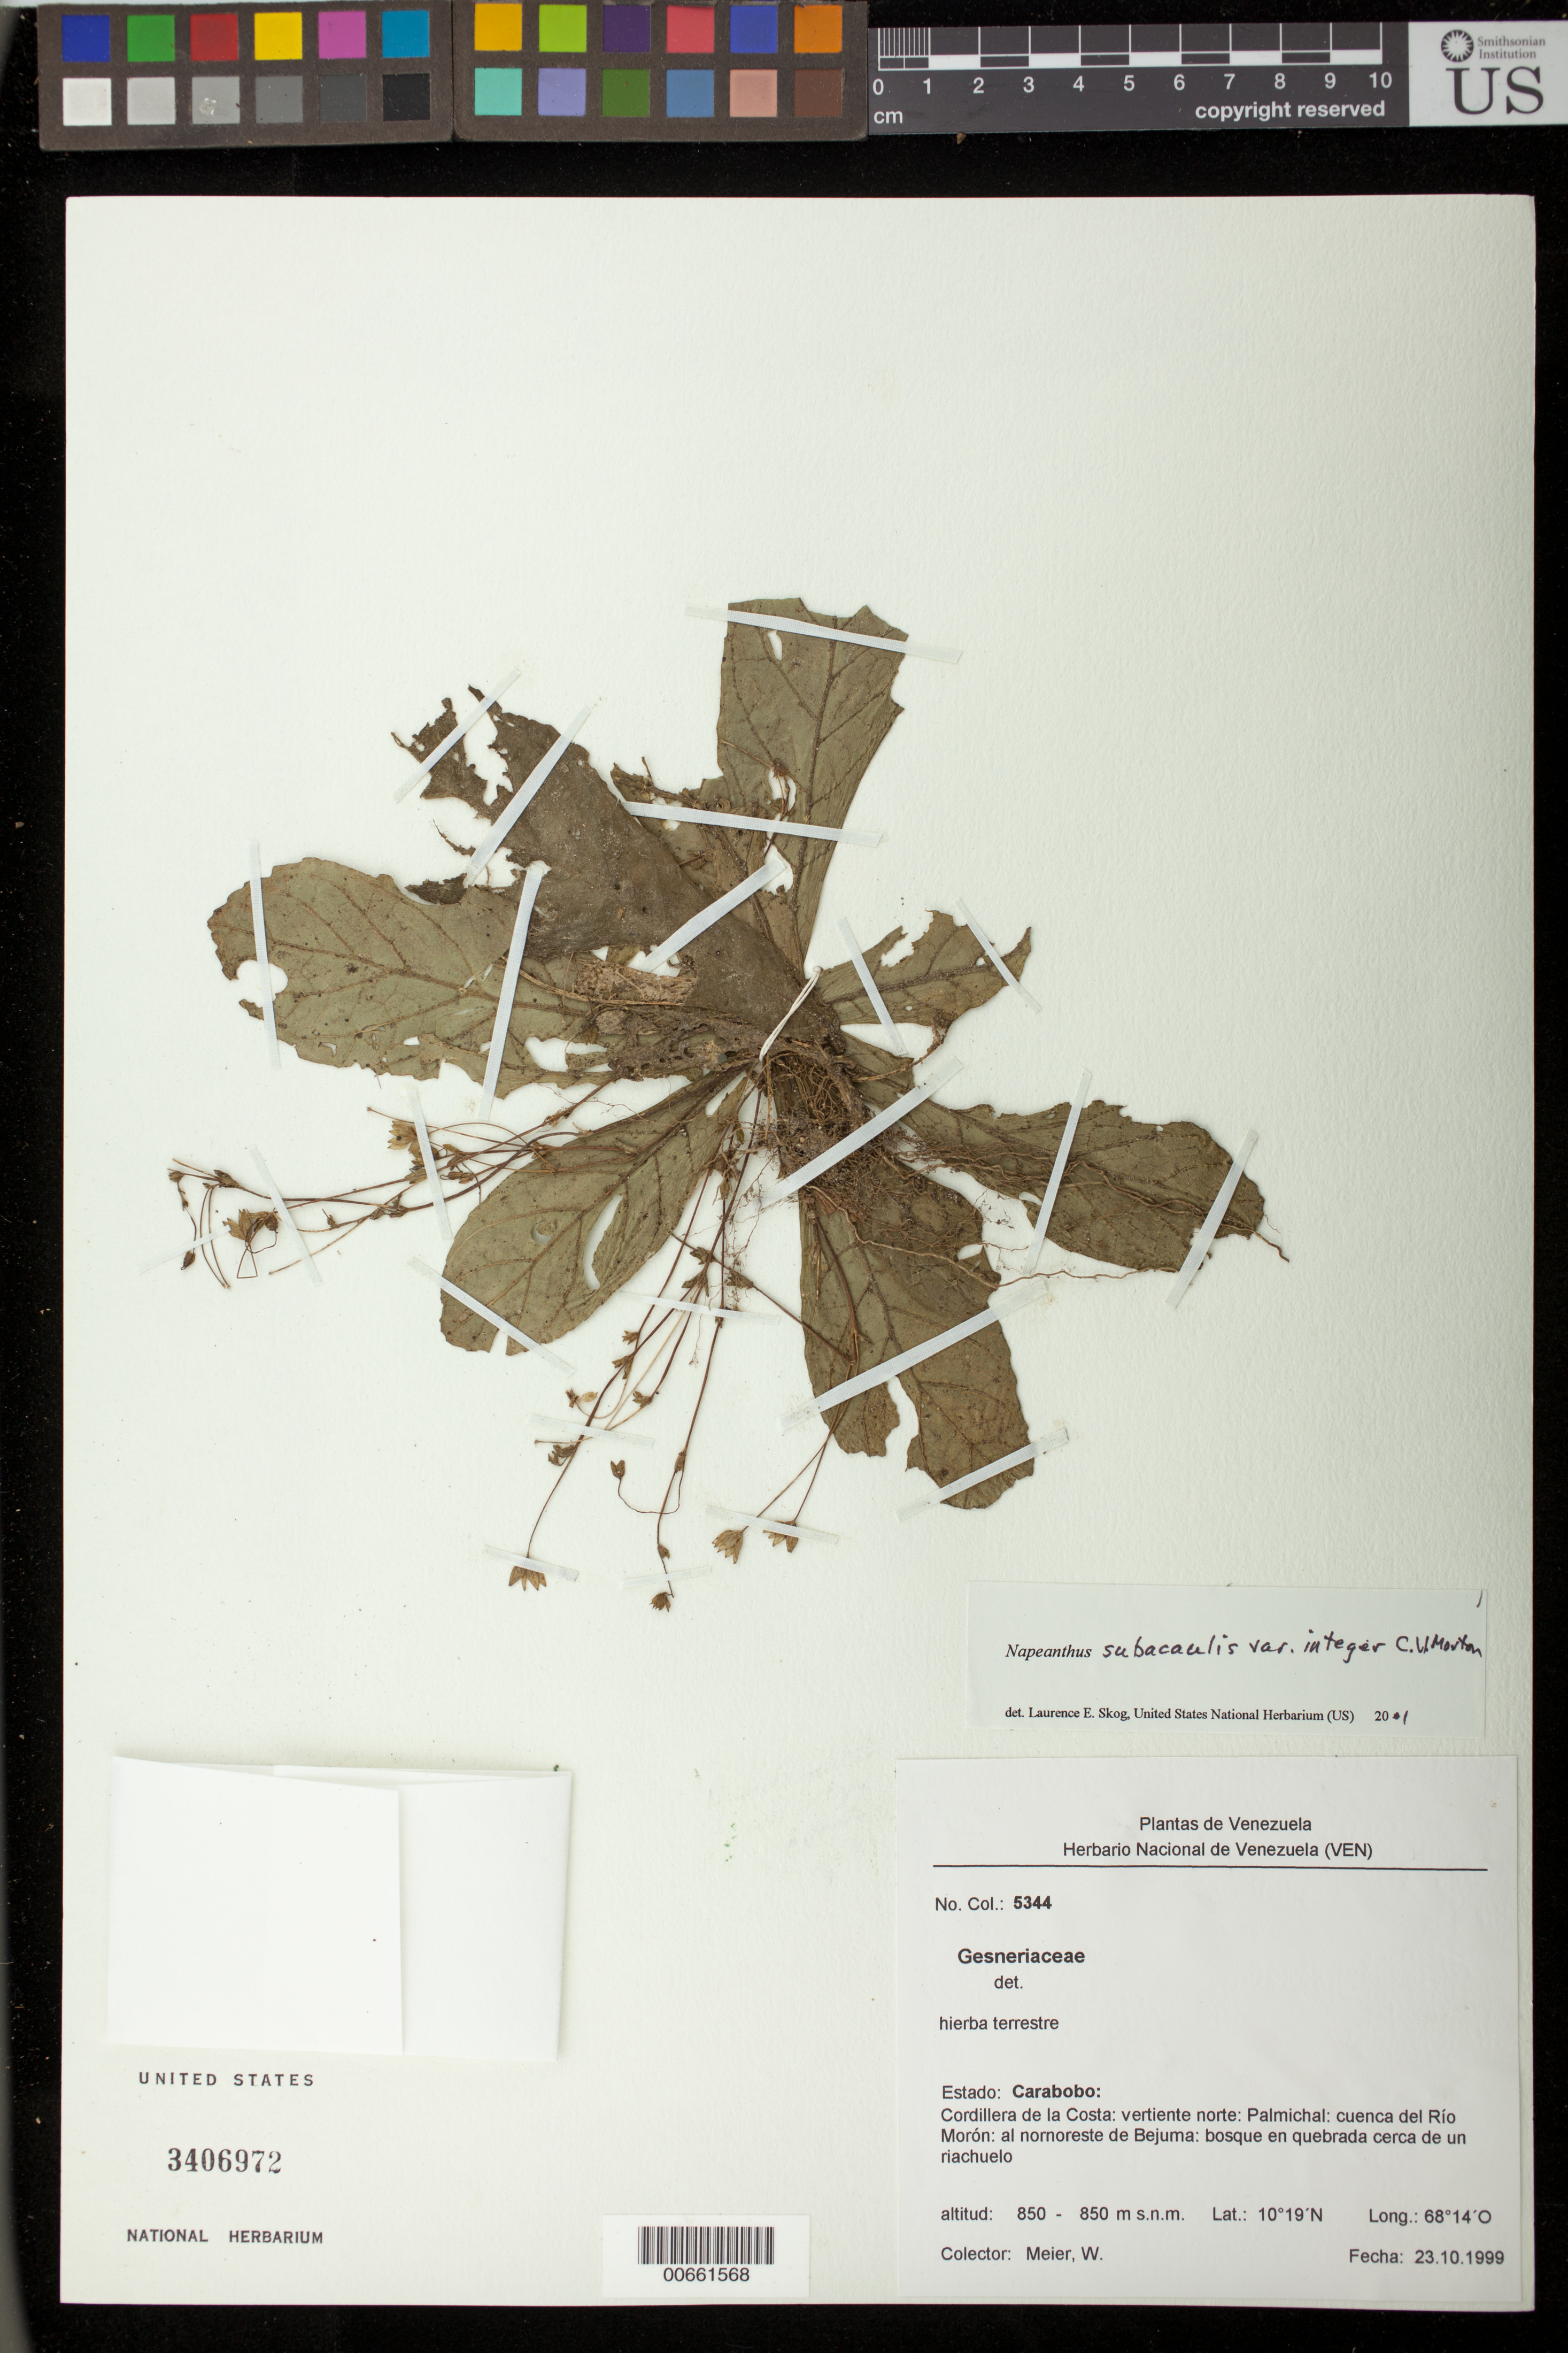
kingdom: Plantae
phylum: Tracheophyta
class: Magnoliopsida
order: Lamiales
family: Gesneriaceae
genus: Napeanthus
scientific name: Napeanthus subacaulis var. integer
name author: C.V. Morton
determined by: Skog, Laurence E.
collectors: W. Meier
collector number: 5344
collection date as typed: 23 Oct 1999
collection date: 1999-10-23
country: Venezuela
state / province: Carabobo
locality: Cordillera de la Costa: vertiente norte: Palmichal: cuenca del Río Morón: al nornoreste de Bejuma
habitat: Bosque en quebrada cerca de un riachuelo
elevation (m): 850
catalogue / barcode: US 3406972